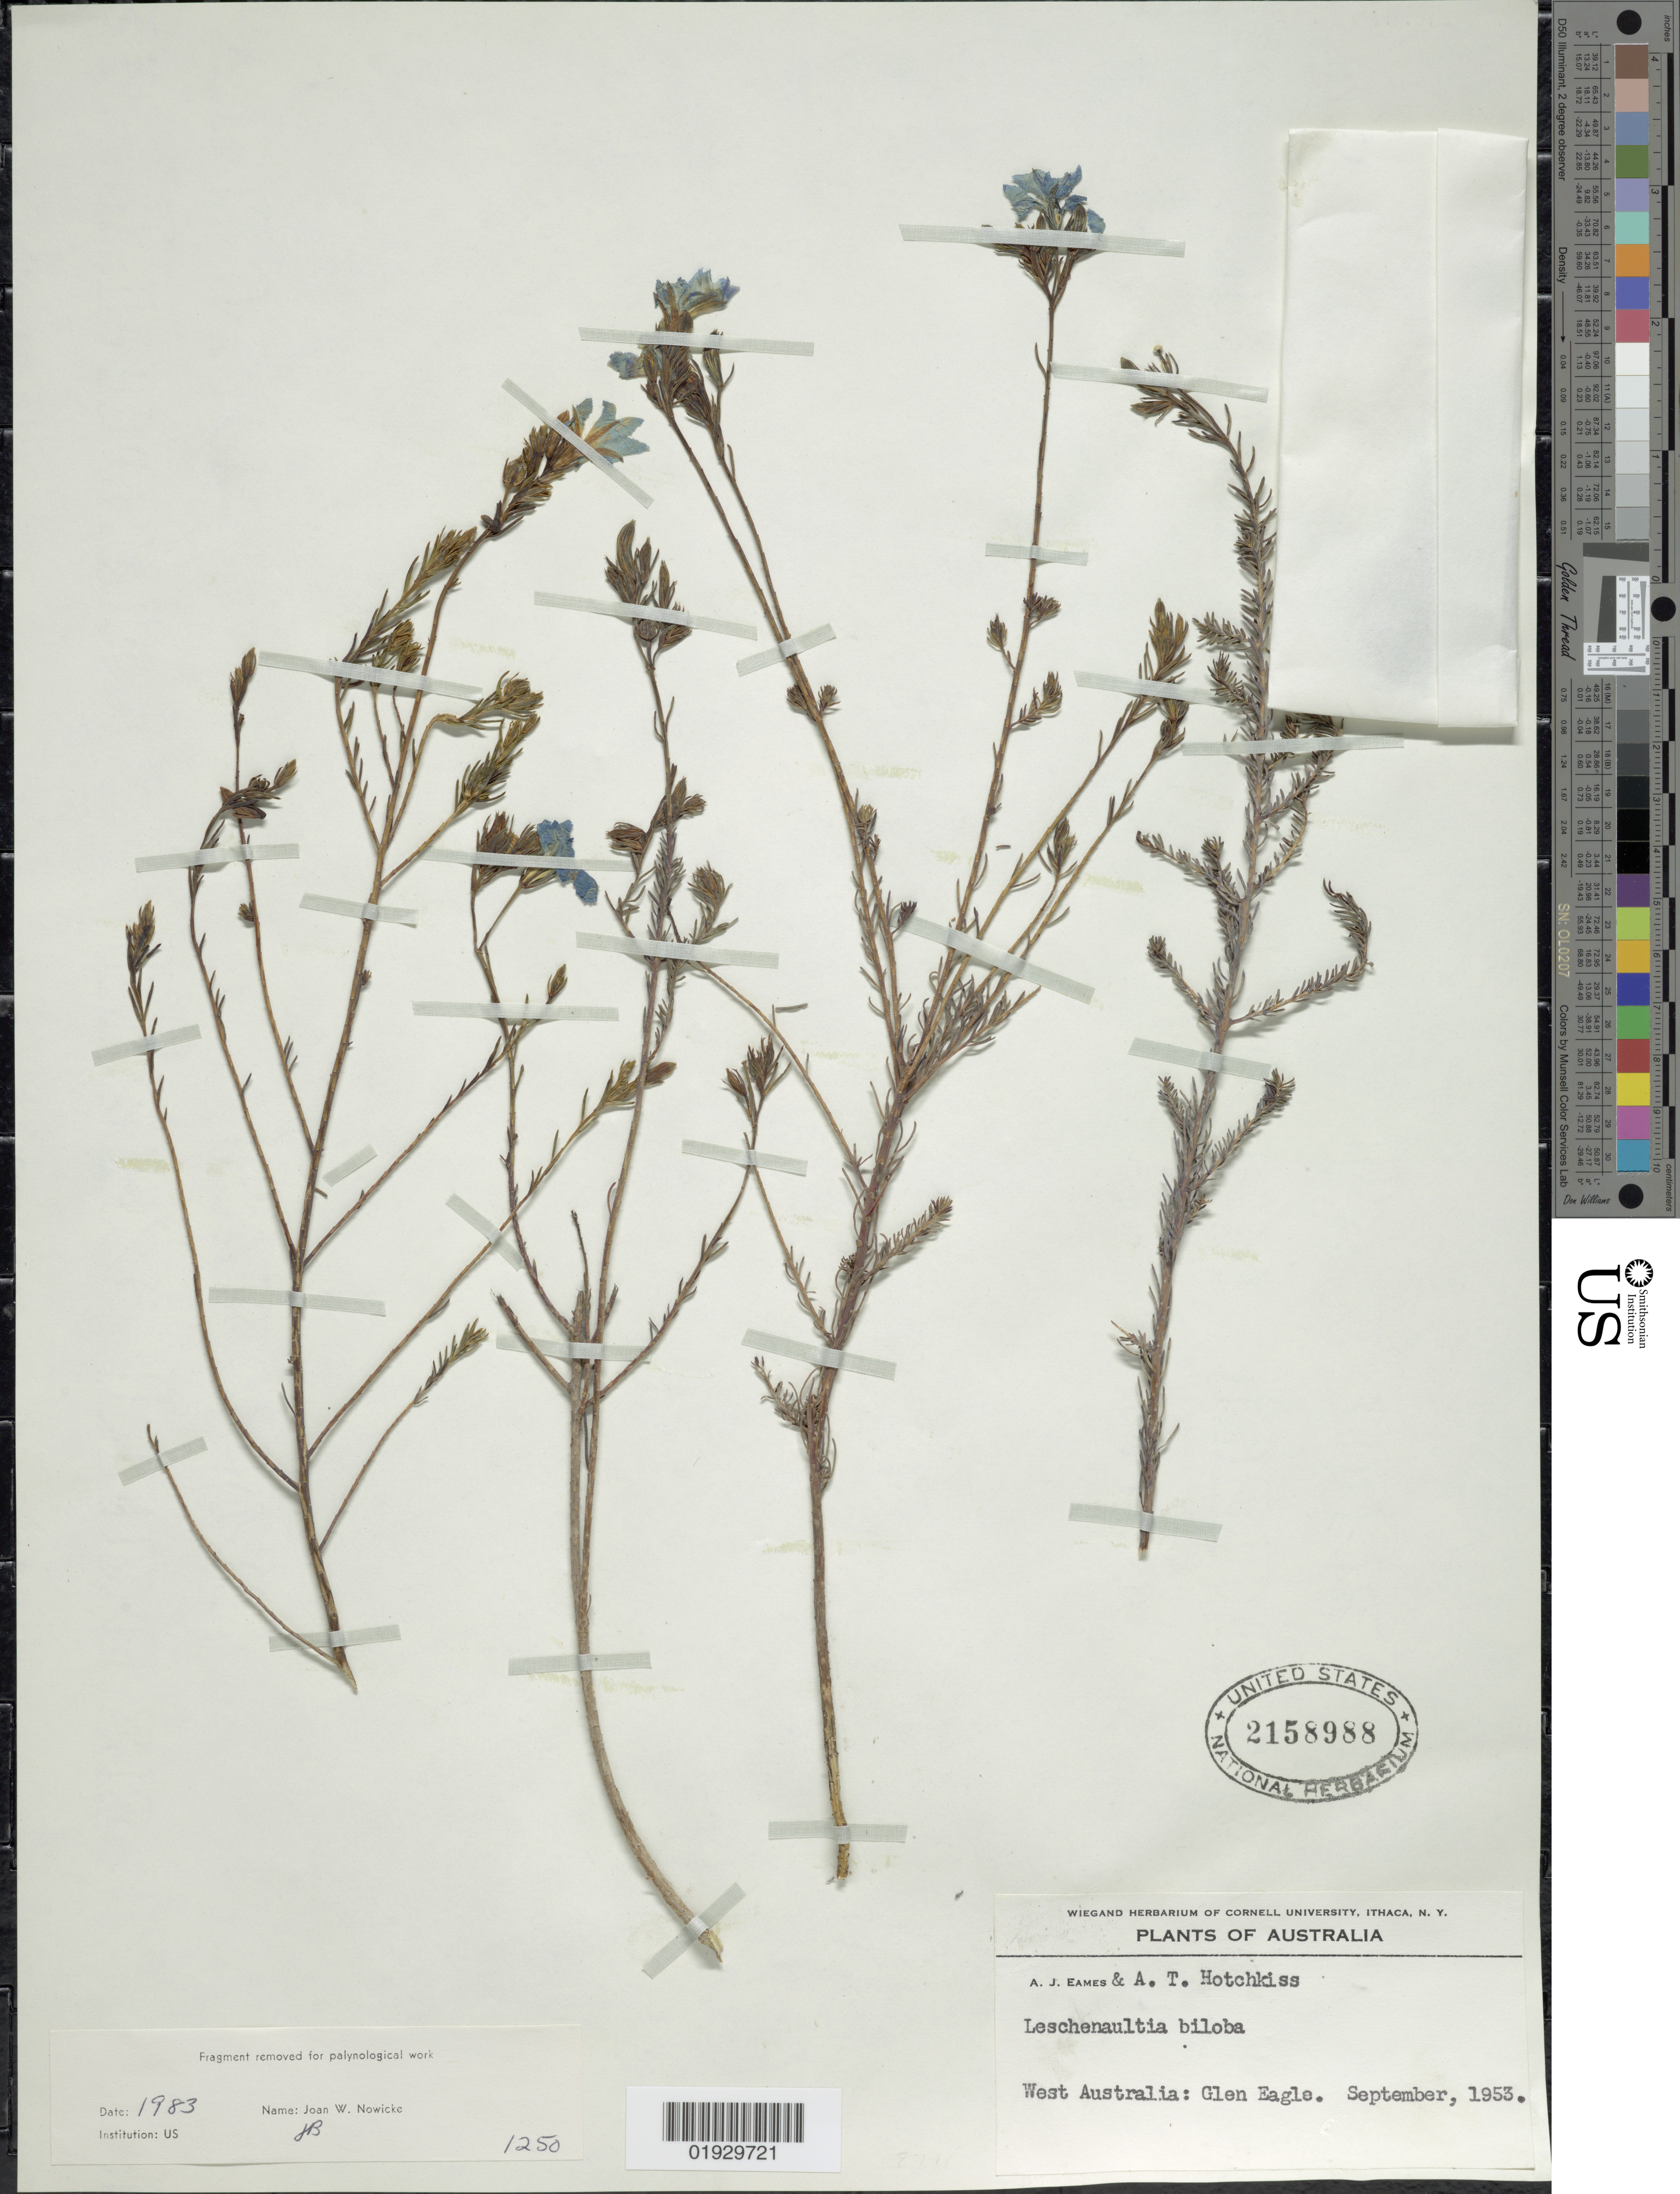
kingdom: Plantae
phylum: Tracheophyta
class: Magnoliopsida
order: Asterales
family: Goodeniaceae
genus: Leschenaultia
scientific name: Leschenaultia biloba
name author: Lindl.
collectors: A. J. Eames & A. Hotchkiss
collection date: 1953-09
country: Australia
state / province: Western Australia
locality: West Australia: Glen Eagle.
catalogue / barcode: US 2158988